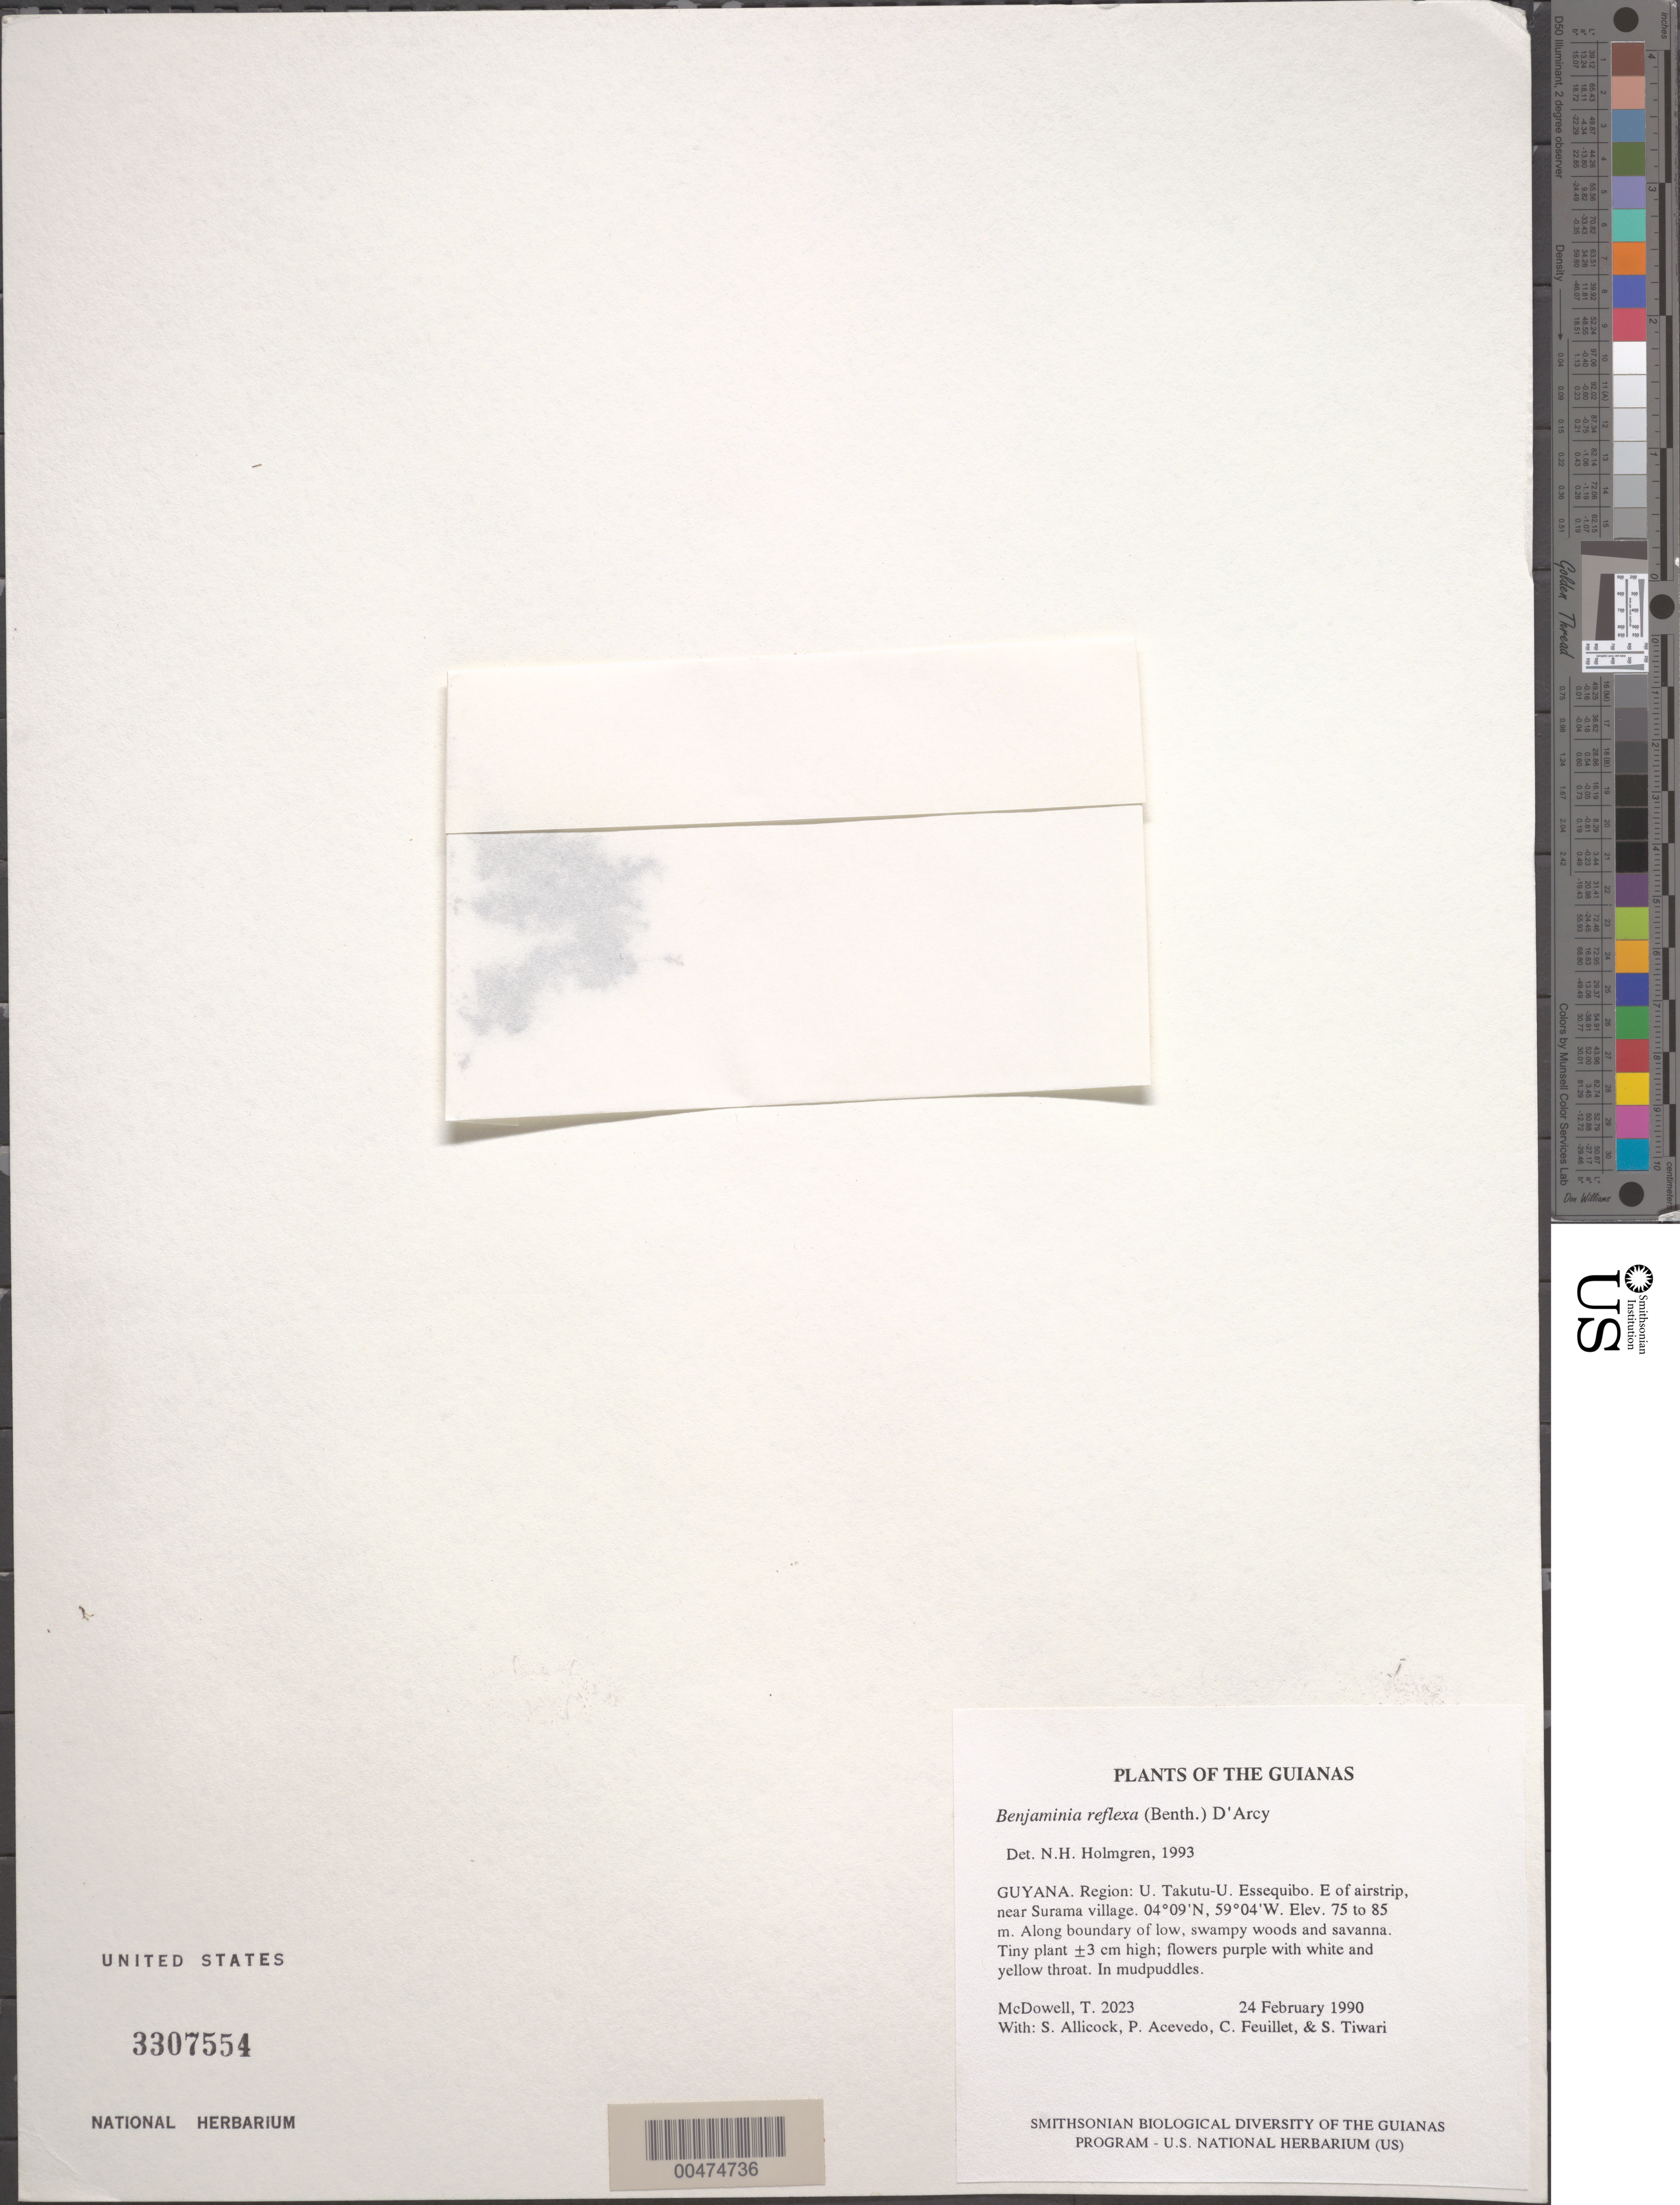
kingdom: Plantae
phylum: Tracheophyta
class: Magnoliopsida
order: Lamiales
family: Plantaginaceae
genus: Benjaminia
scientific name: Benjaminia reflexa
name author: (Benth.) D'Arcy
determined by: Holmgren, N. H., (NY), New York Botanical Garden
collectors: T. McDowell, S. Allicock, P. Acevedo-Rodr., C. Feuillet & S. Tiwari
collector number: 2023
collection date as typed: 24 February 1990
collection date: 1990-02-24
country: Guyana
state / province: U. Takutu-U. Essequibo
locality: E of airstrip, near Surama Village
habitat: Along boundary of low, swampy woods and savanna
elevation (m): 75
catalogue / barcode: US 3307554